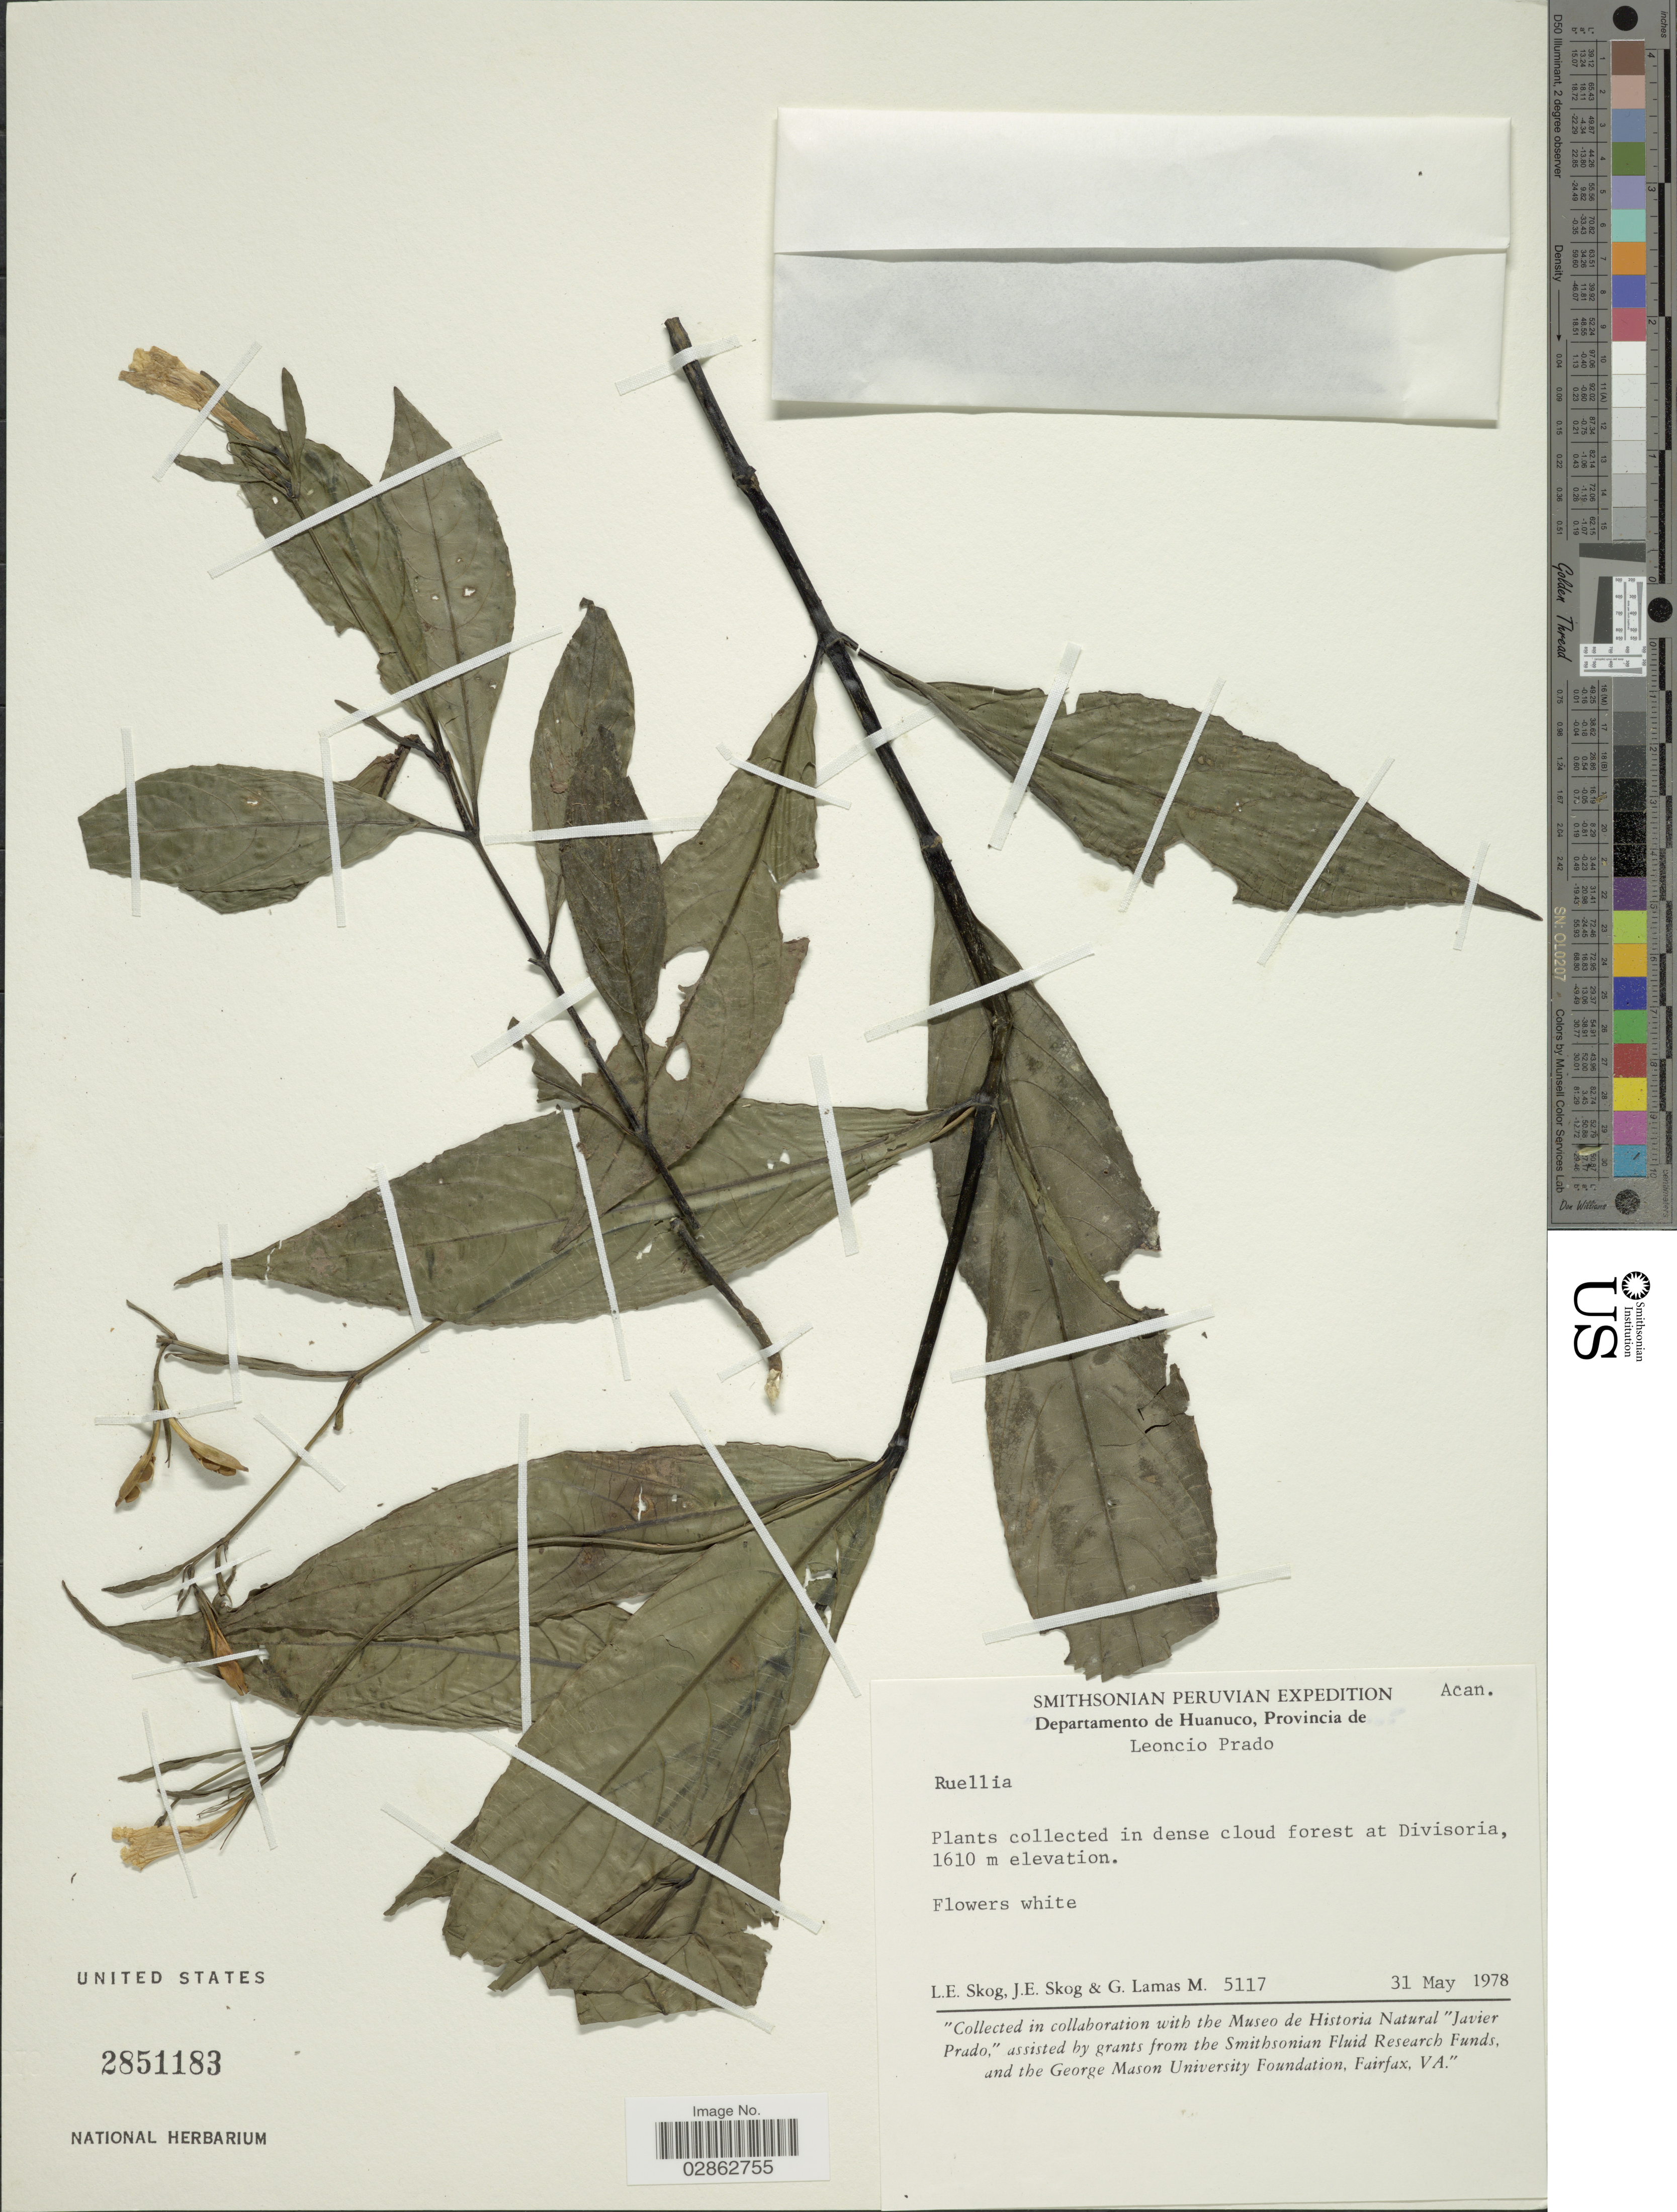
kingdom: Plantae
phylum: Tracheophyta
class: Magnoliopsida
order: Lamiales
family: Acanthaceae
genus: Ruellia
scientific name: Ruellia sp.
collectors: L. E. Skog, J. E. Skog & G. Lamas M.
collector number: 5117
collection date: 1978-05-31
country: Peru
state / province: Huánuco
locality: Departamento de Huanuco, Provincia de Leoncio Prado. Divisoria.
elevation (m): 1610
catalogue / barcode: US 2851183